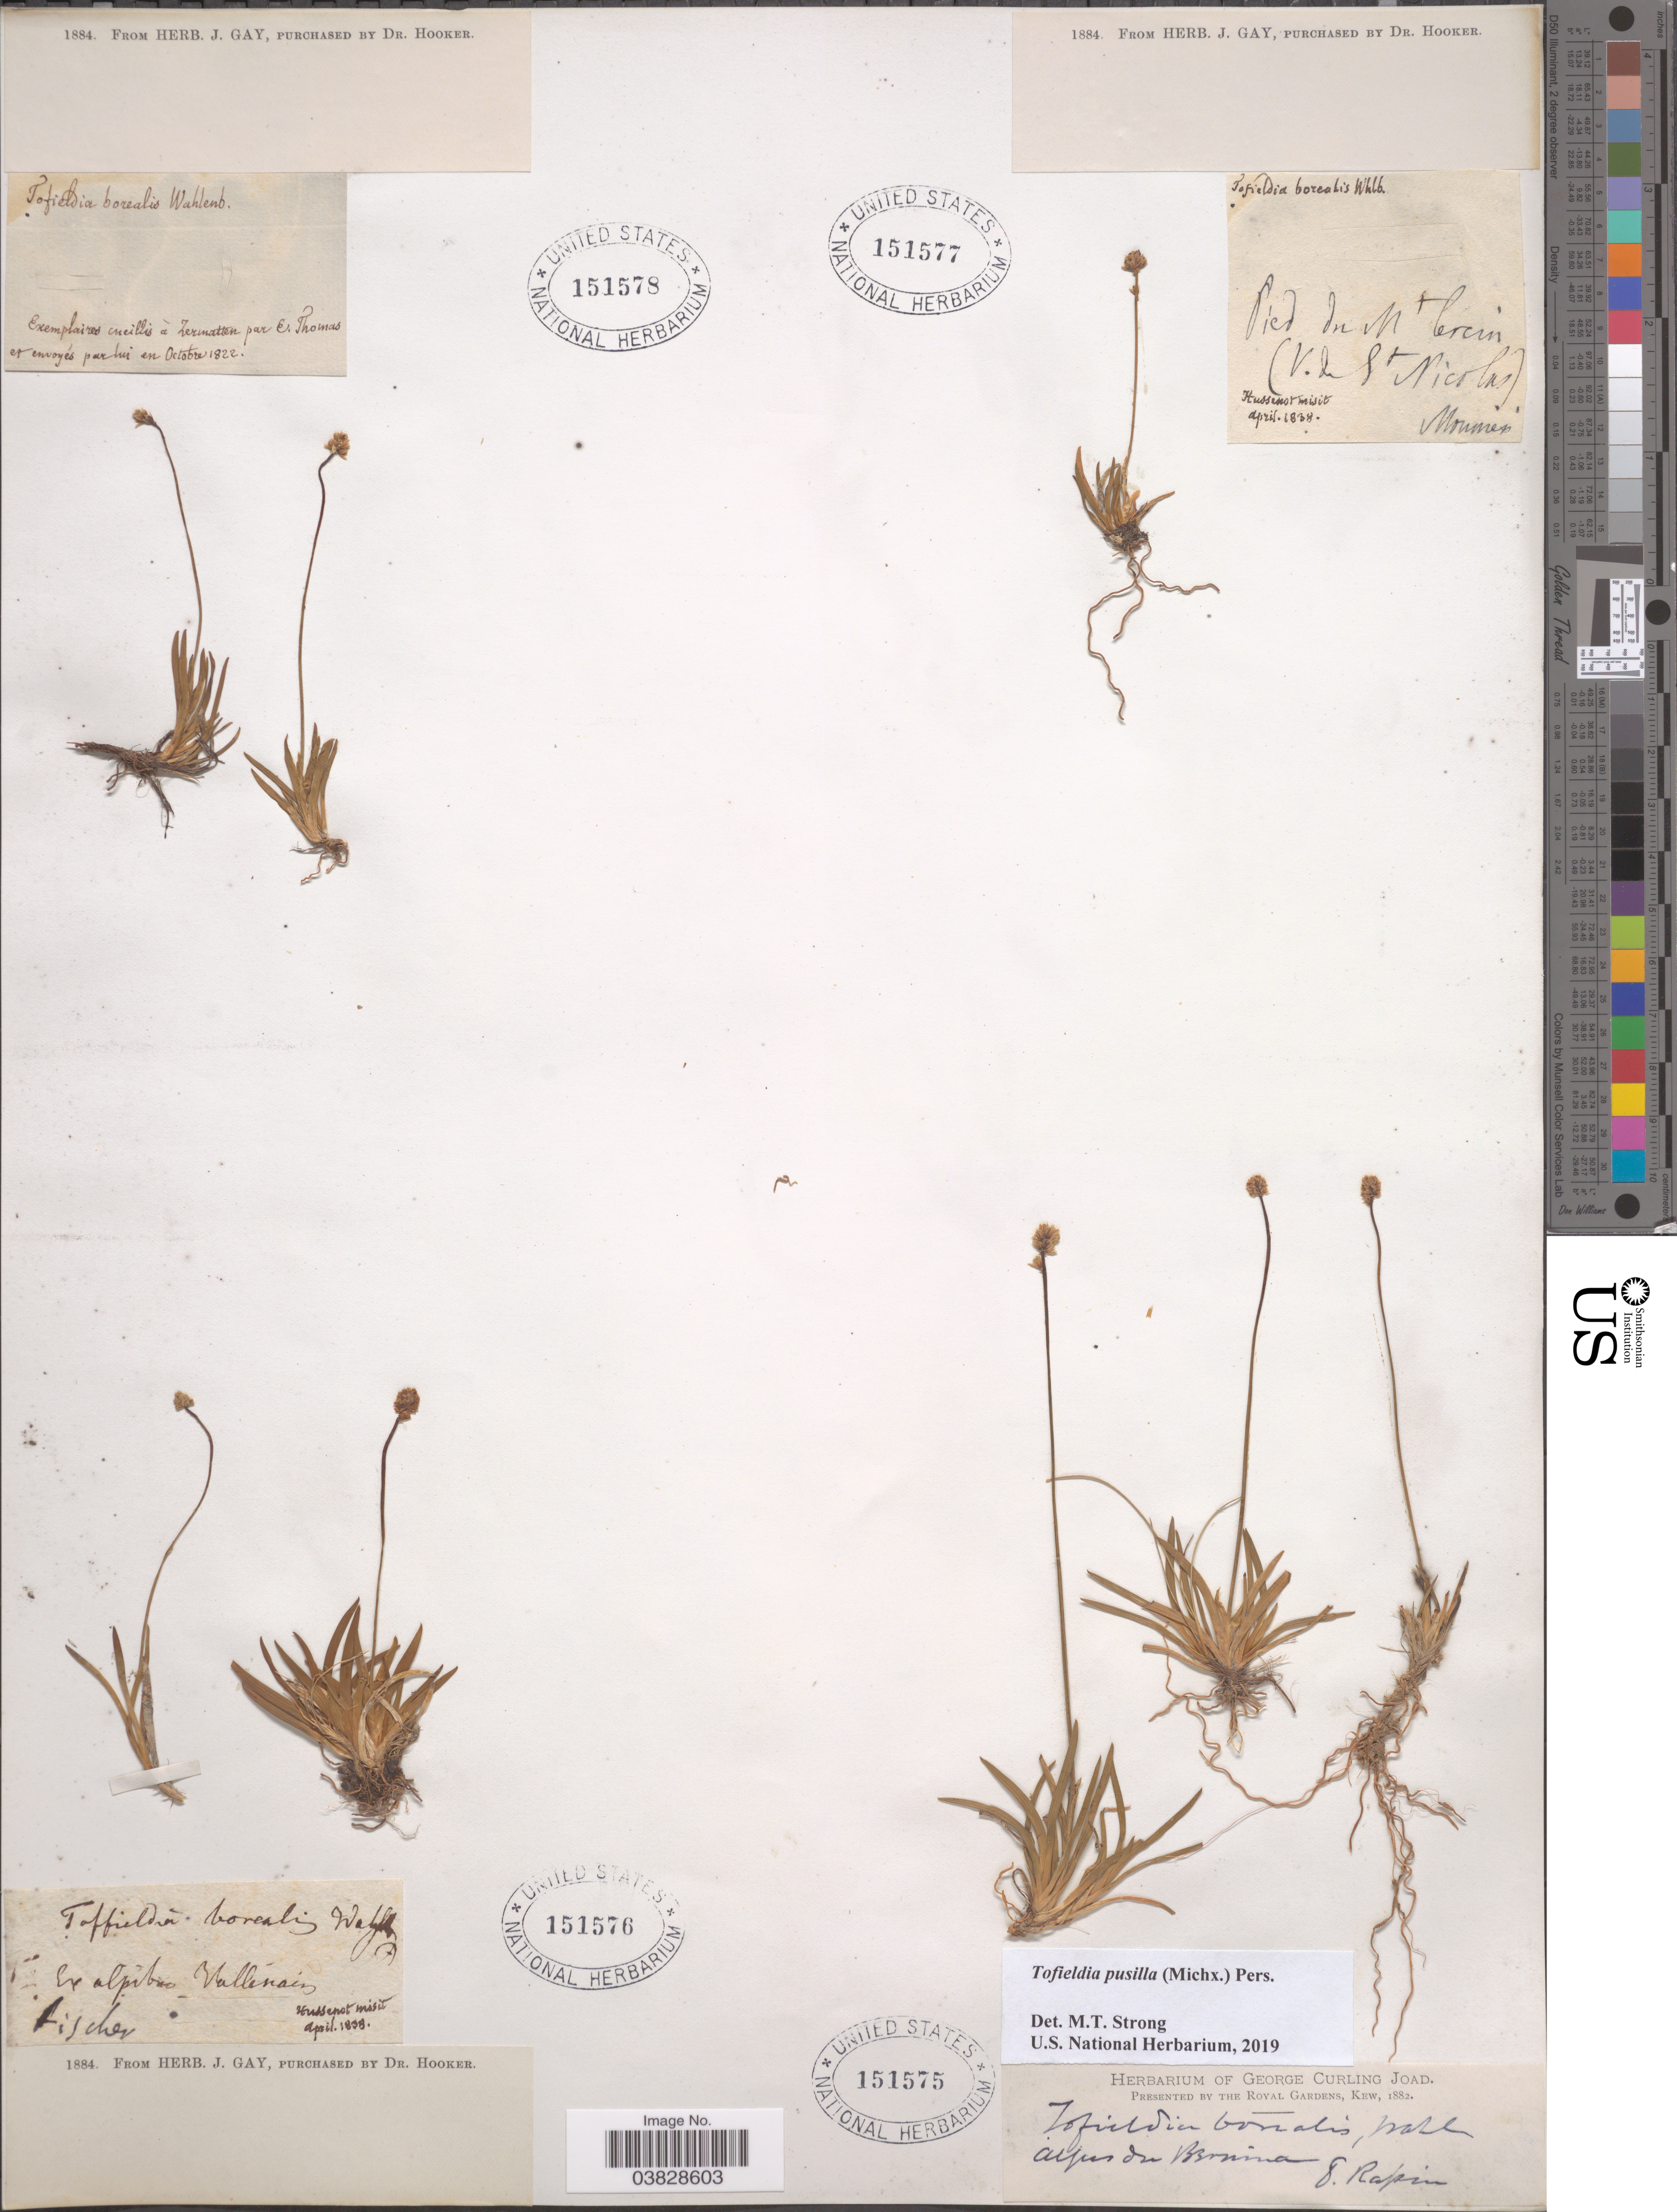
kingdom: Plantae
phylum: Tracheophyta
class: Liliopsida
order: Alismatales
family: Tofieldiaceae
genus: Tofieldia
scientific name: Tofieldia pusilla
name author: (Michx.) Pers.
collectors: -- Fischer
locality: Ex alpibus Vallenais. [interpreted]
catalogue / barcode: US 151576-3